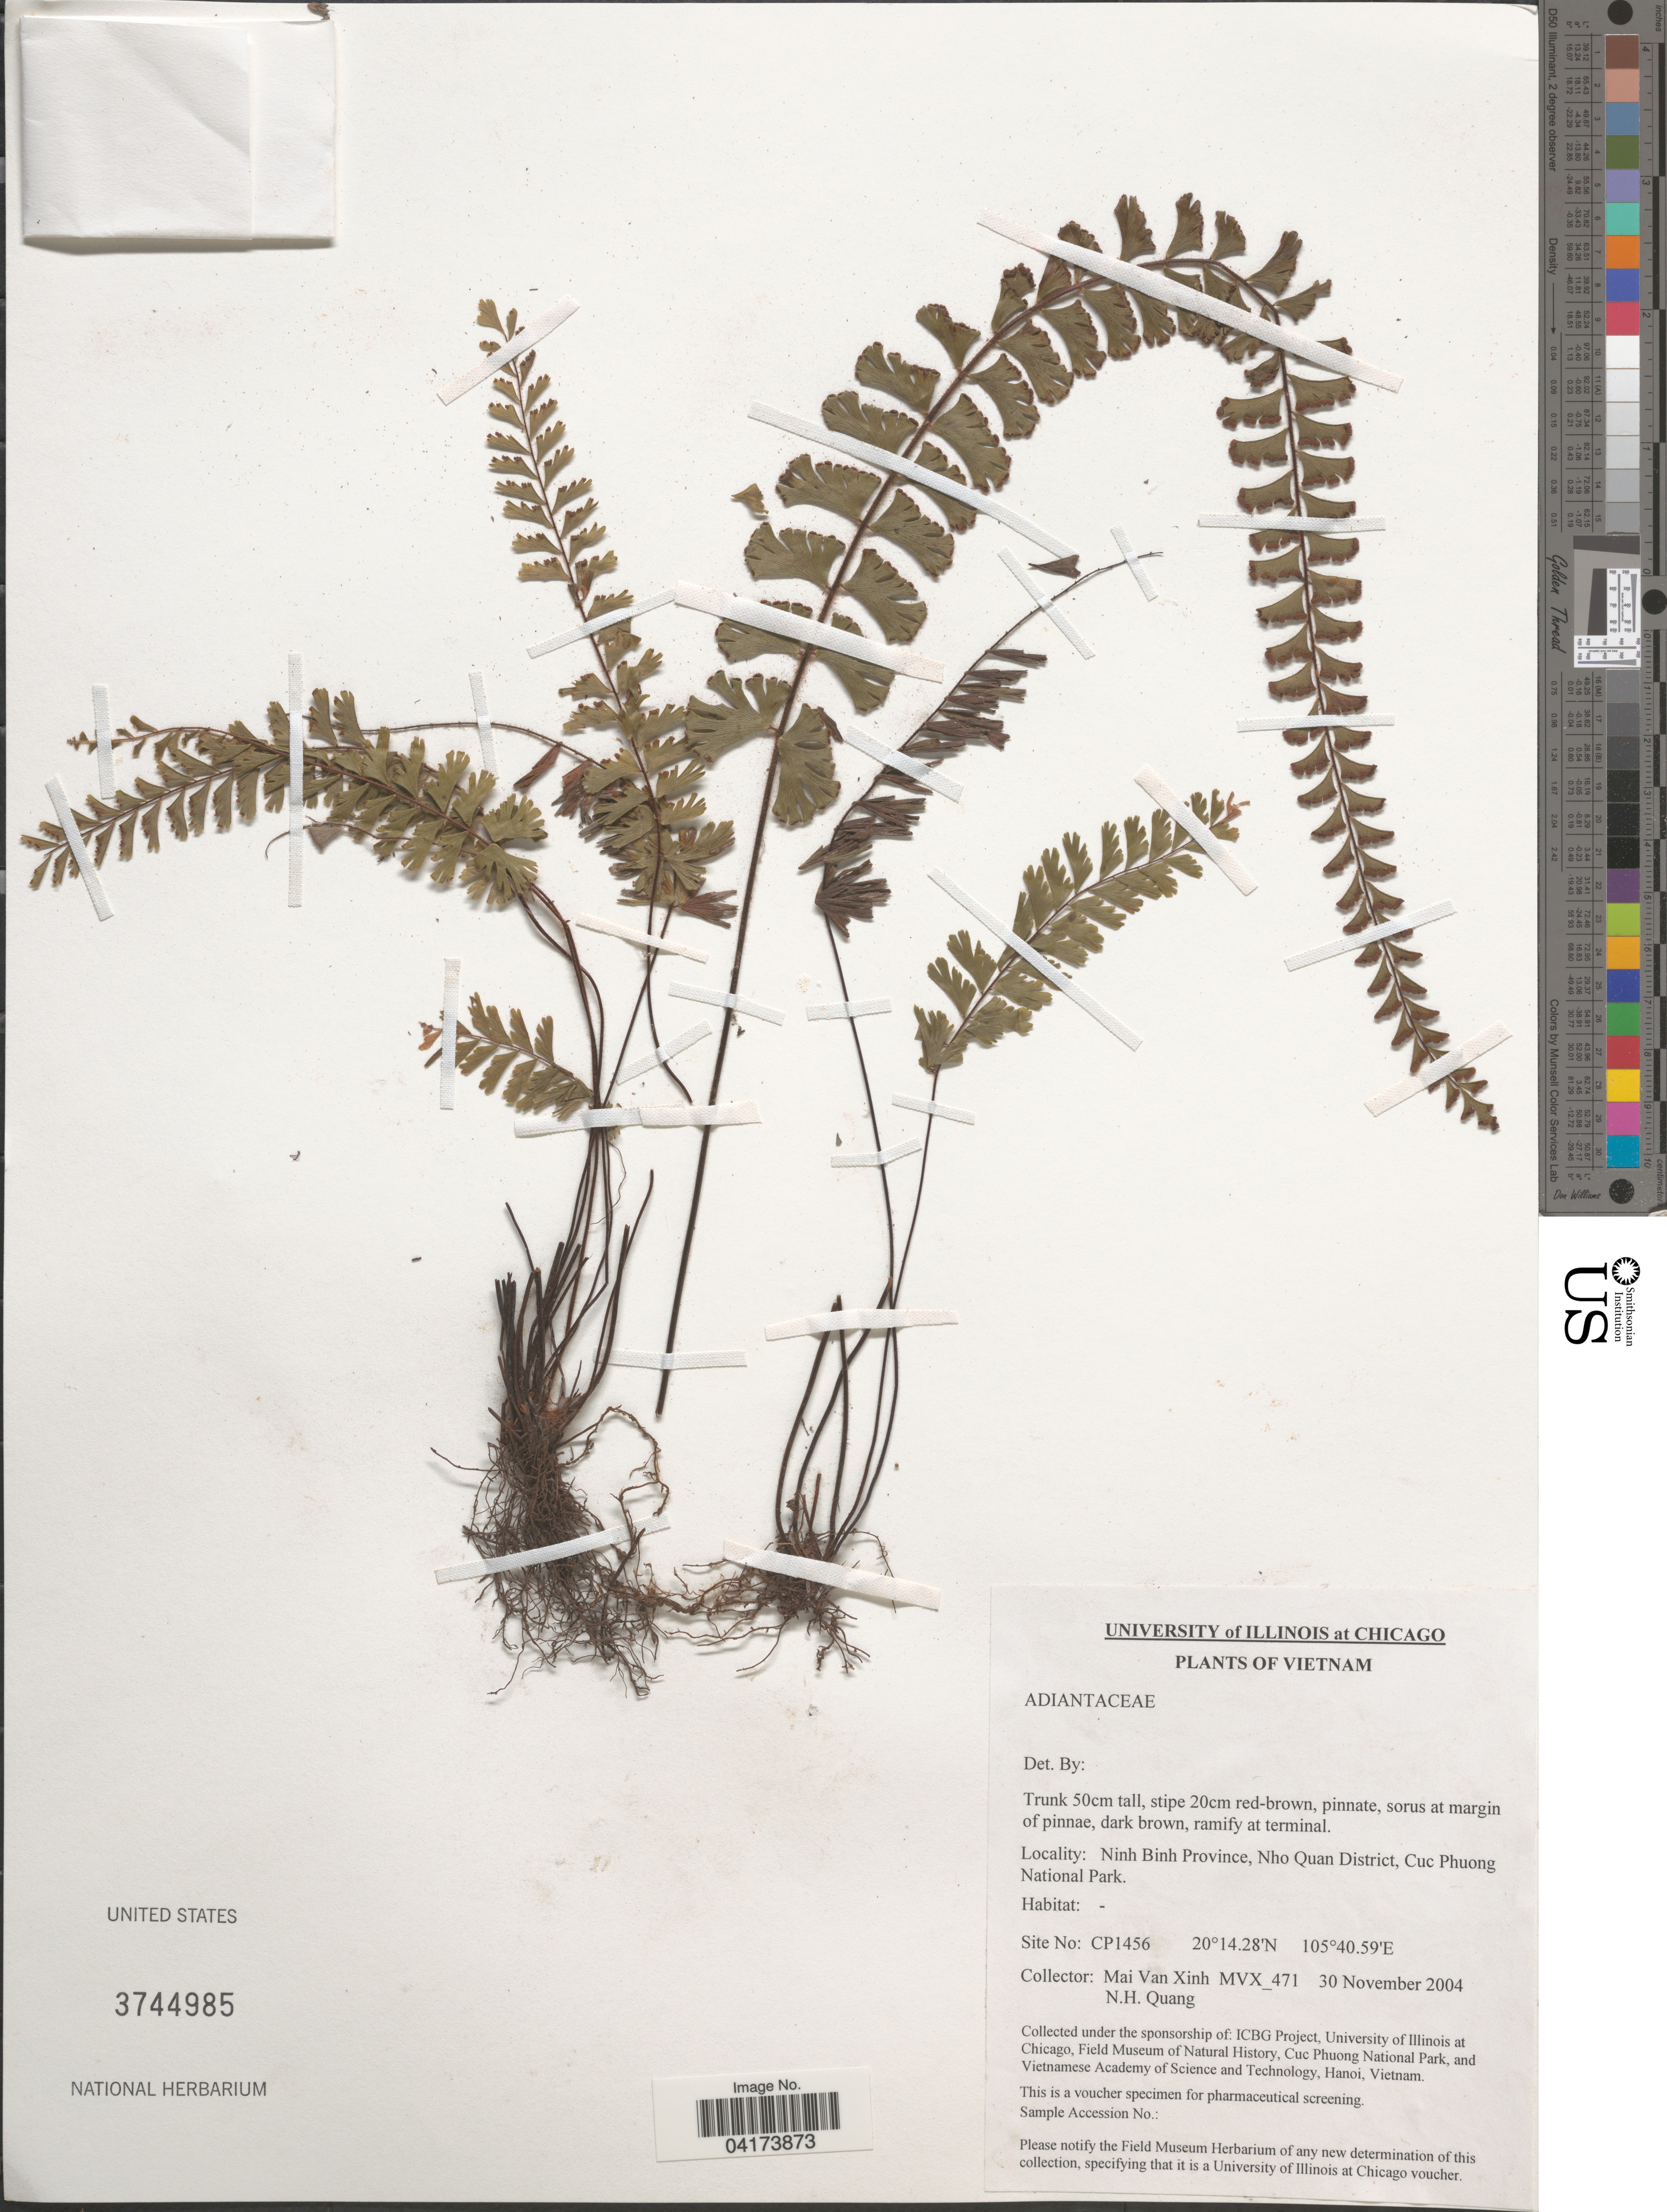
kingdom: Plantae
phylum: Tracheophyta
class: Polypodiopsida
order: Polypodiales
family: Pteridaceae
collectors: M. Van Xinh & N. Quang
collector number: MVX_471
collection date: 2004-11-30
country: Vietnam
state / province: Ninh Binh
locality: Nho Quan District, Cuc Phuong National Park. Site No: CP1456.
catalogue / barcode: US 3744985